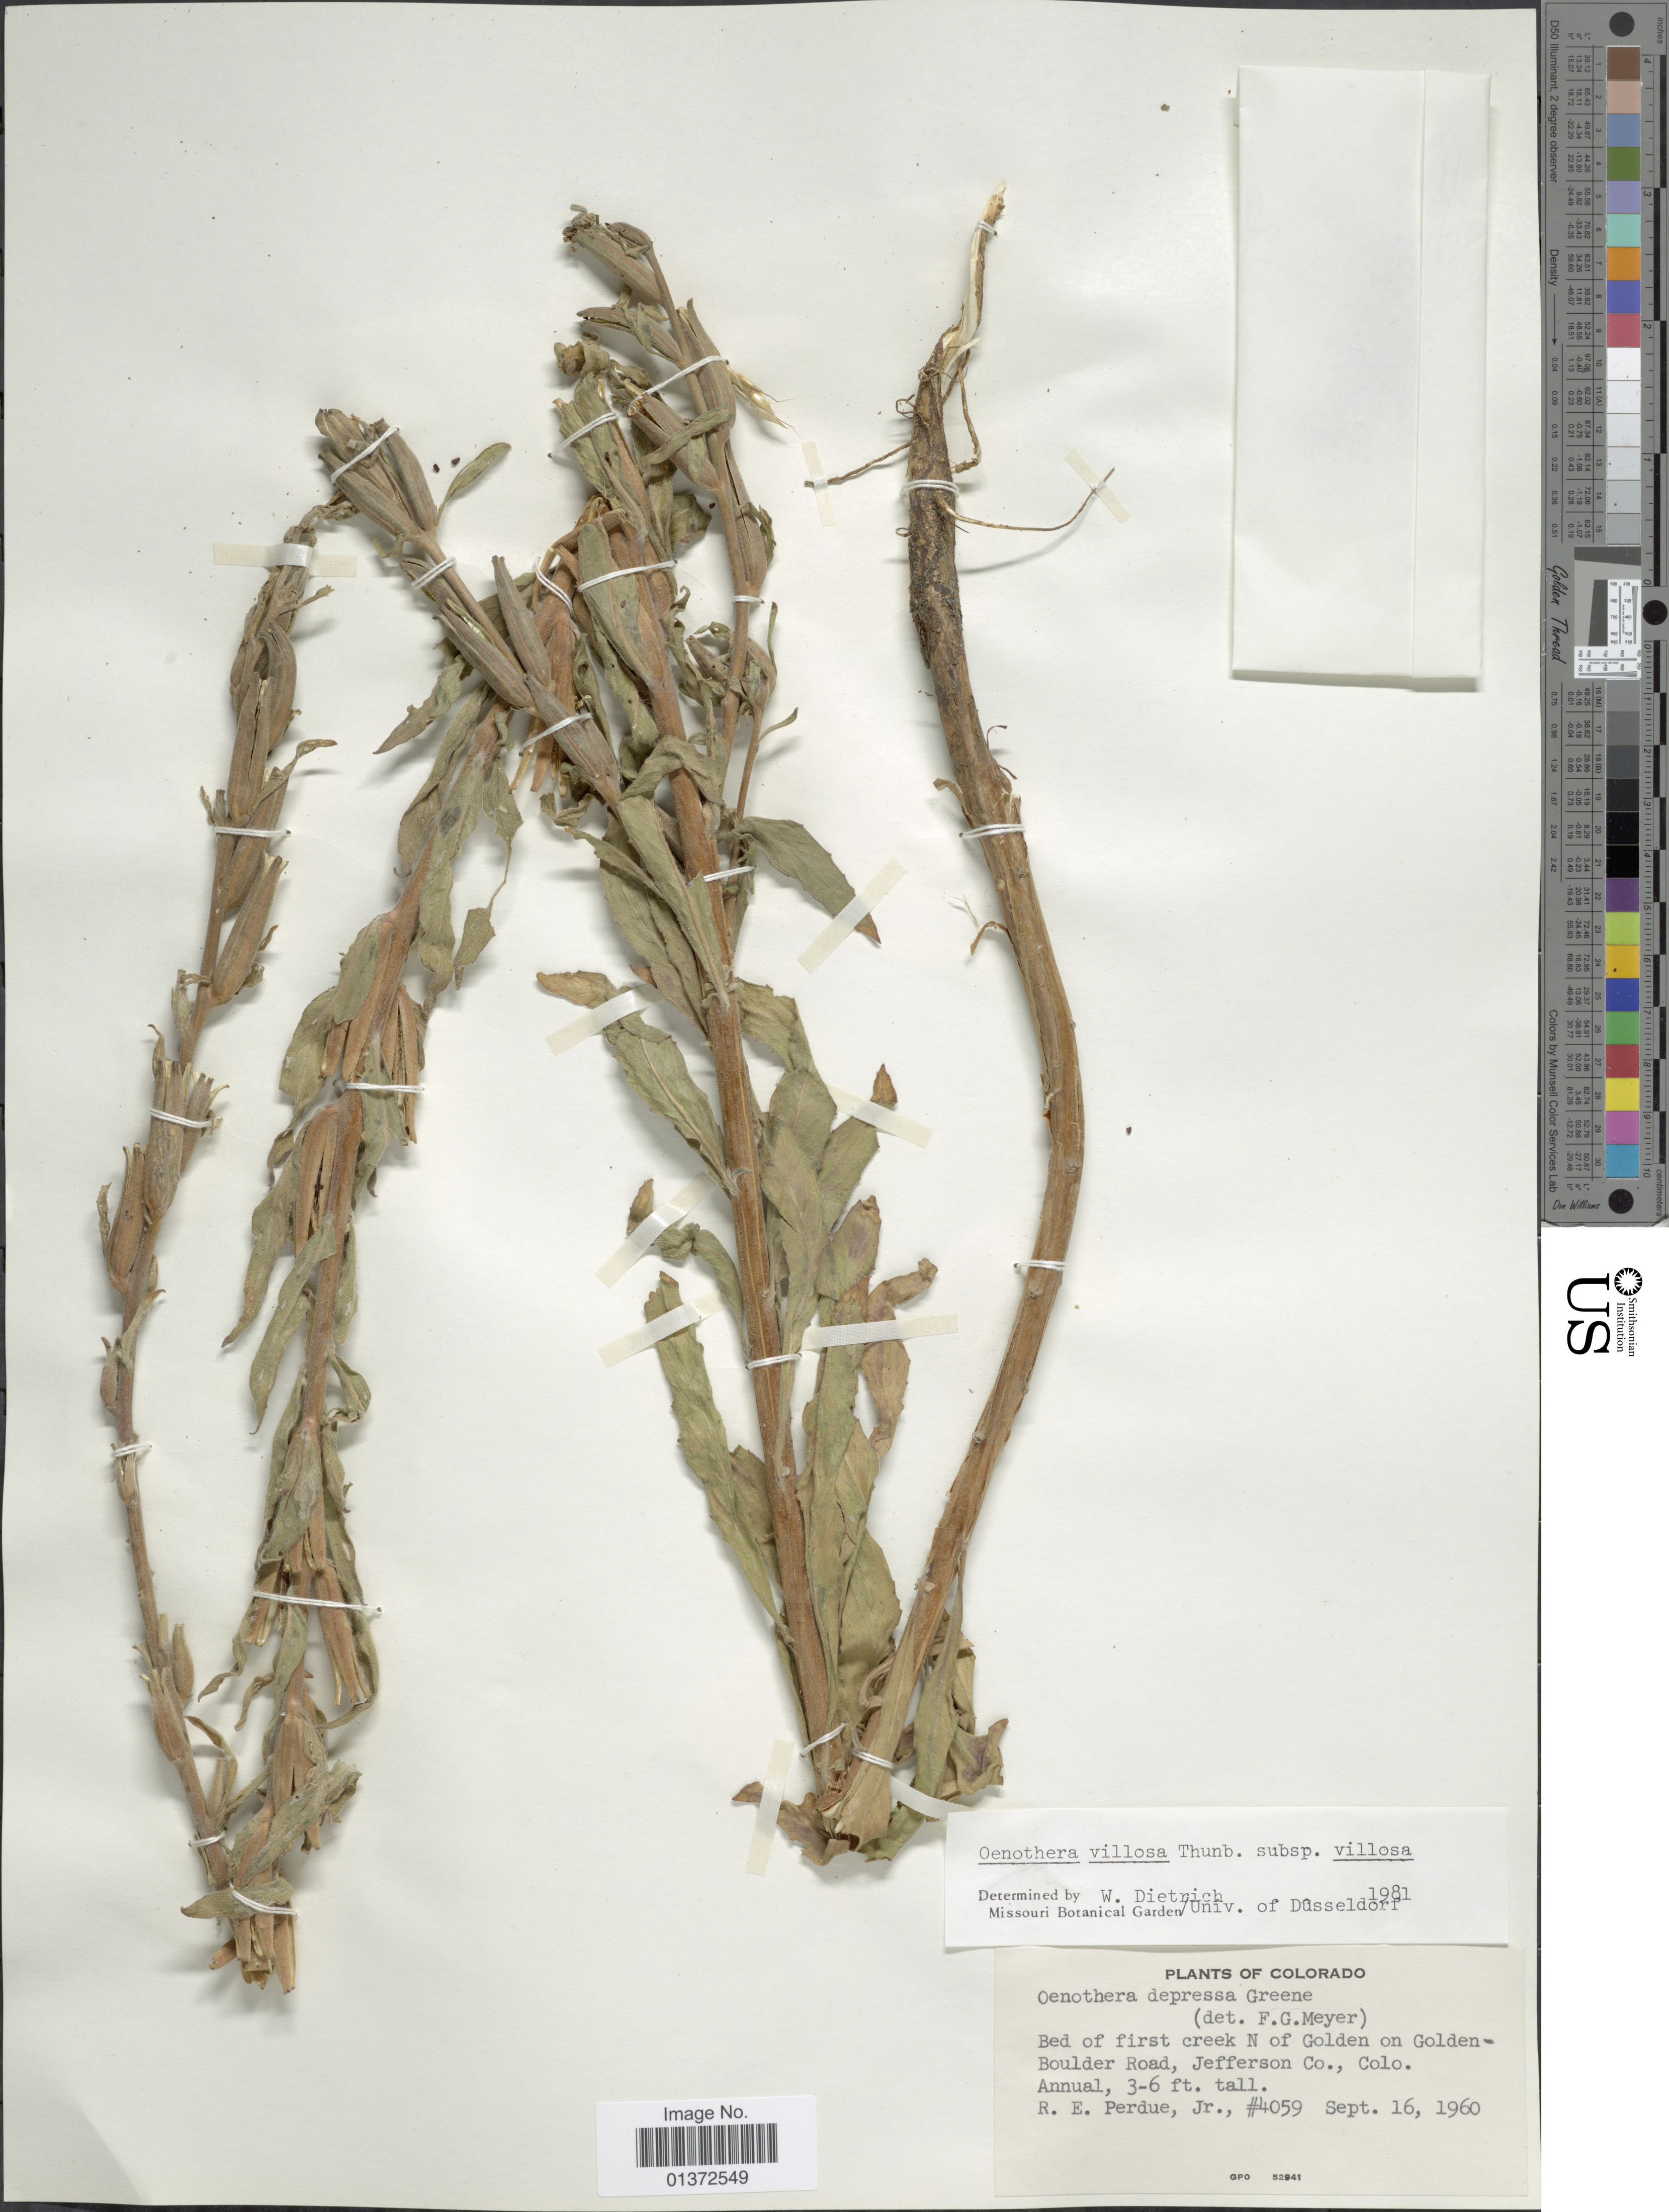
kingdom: Plantae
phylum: Tracheophyta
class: Magnoliopsida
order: Myrtales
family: Onagraceae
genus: Oenothera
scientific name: Oenothera villosa subsp. villosa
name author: Thunb.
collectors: R. E. Perdue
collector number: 4059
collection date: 1960-09-16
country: United States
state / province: Colorado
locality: Bed of first creek N of Golden on Golden-Boulder Road, Jefferson Co.